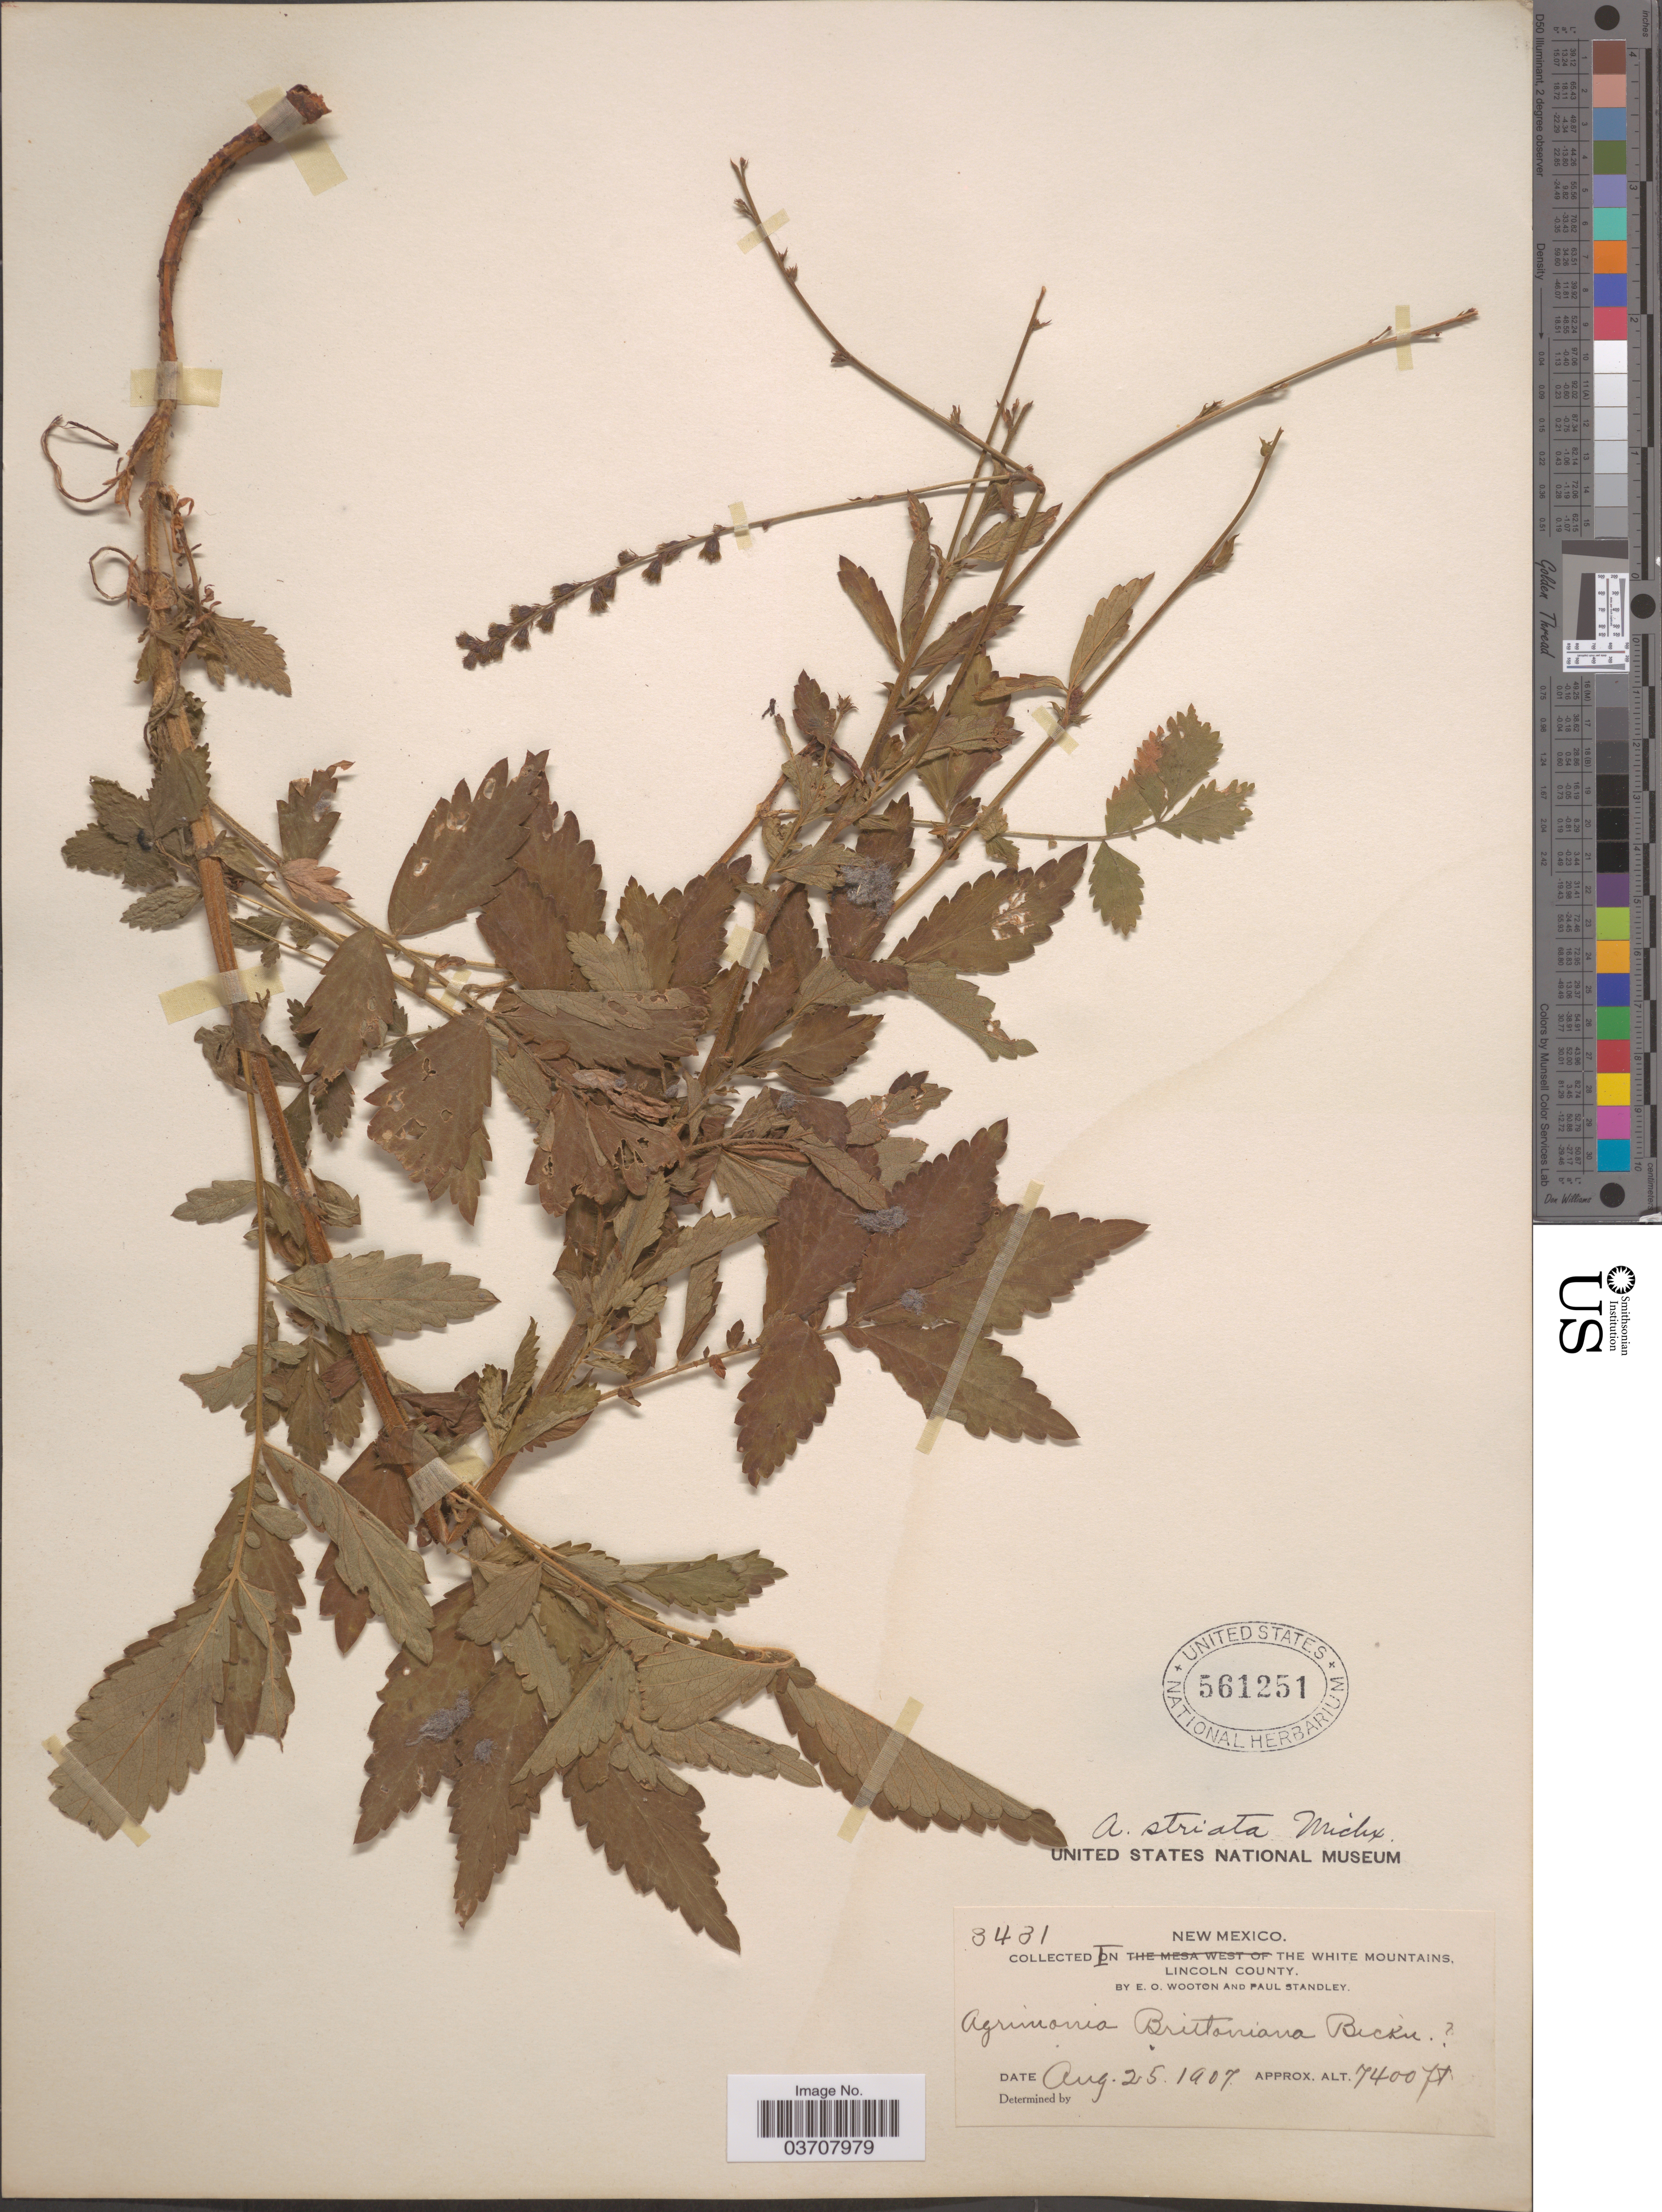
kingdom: Plantae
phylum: Tracheophyta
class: Magnoliopsida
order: Rosales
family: Rosaceae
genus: Agrimonia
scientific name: Agrimonia striata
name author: Michx.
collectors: E. O. Wooton & P. C. Standley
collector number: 3431*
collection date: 1907-08-25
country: United States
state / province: New Mexico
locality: In the White Mountains. Lincoln County.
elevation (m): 2256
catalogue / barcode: US 561251